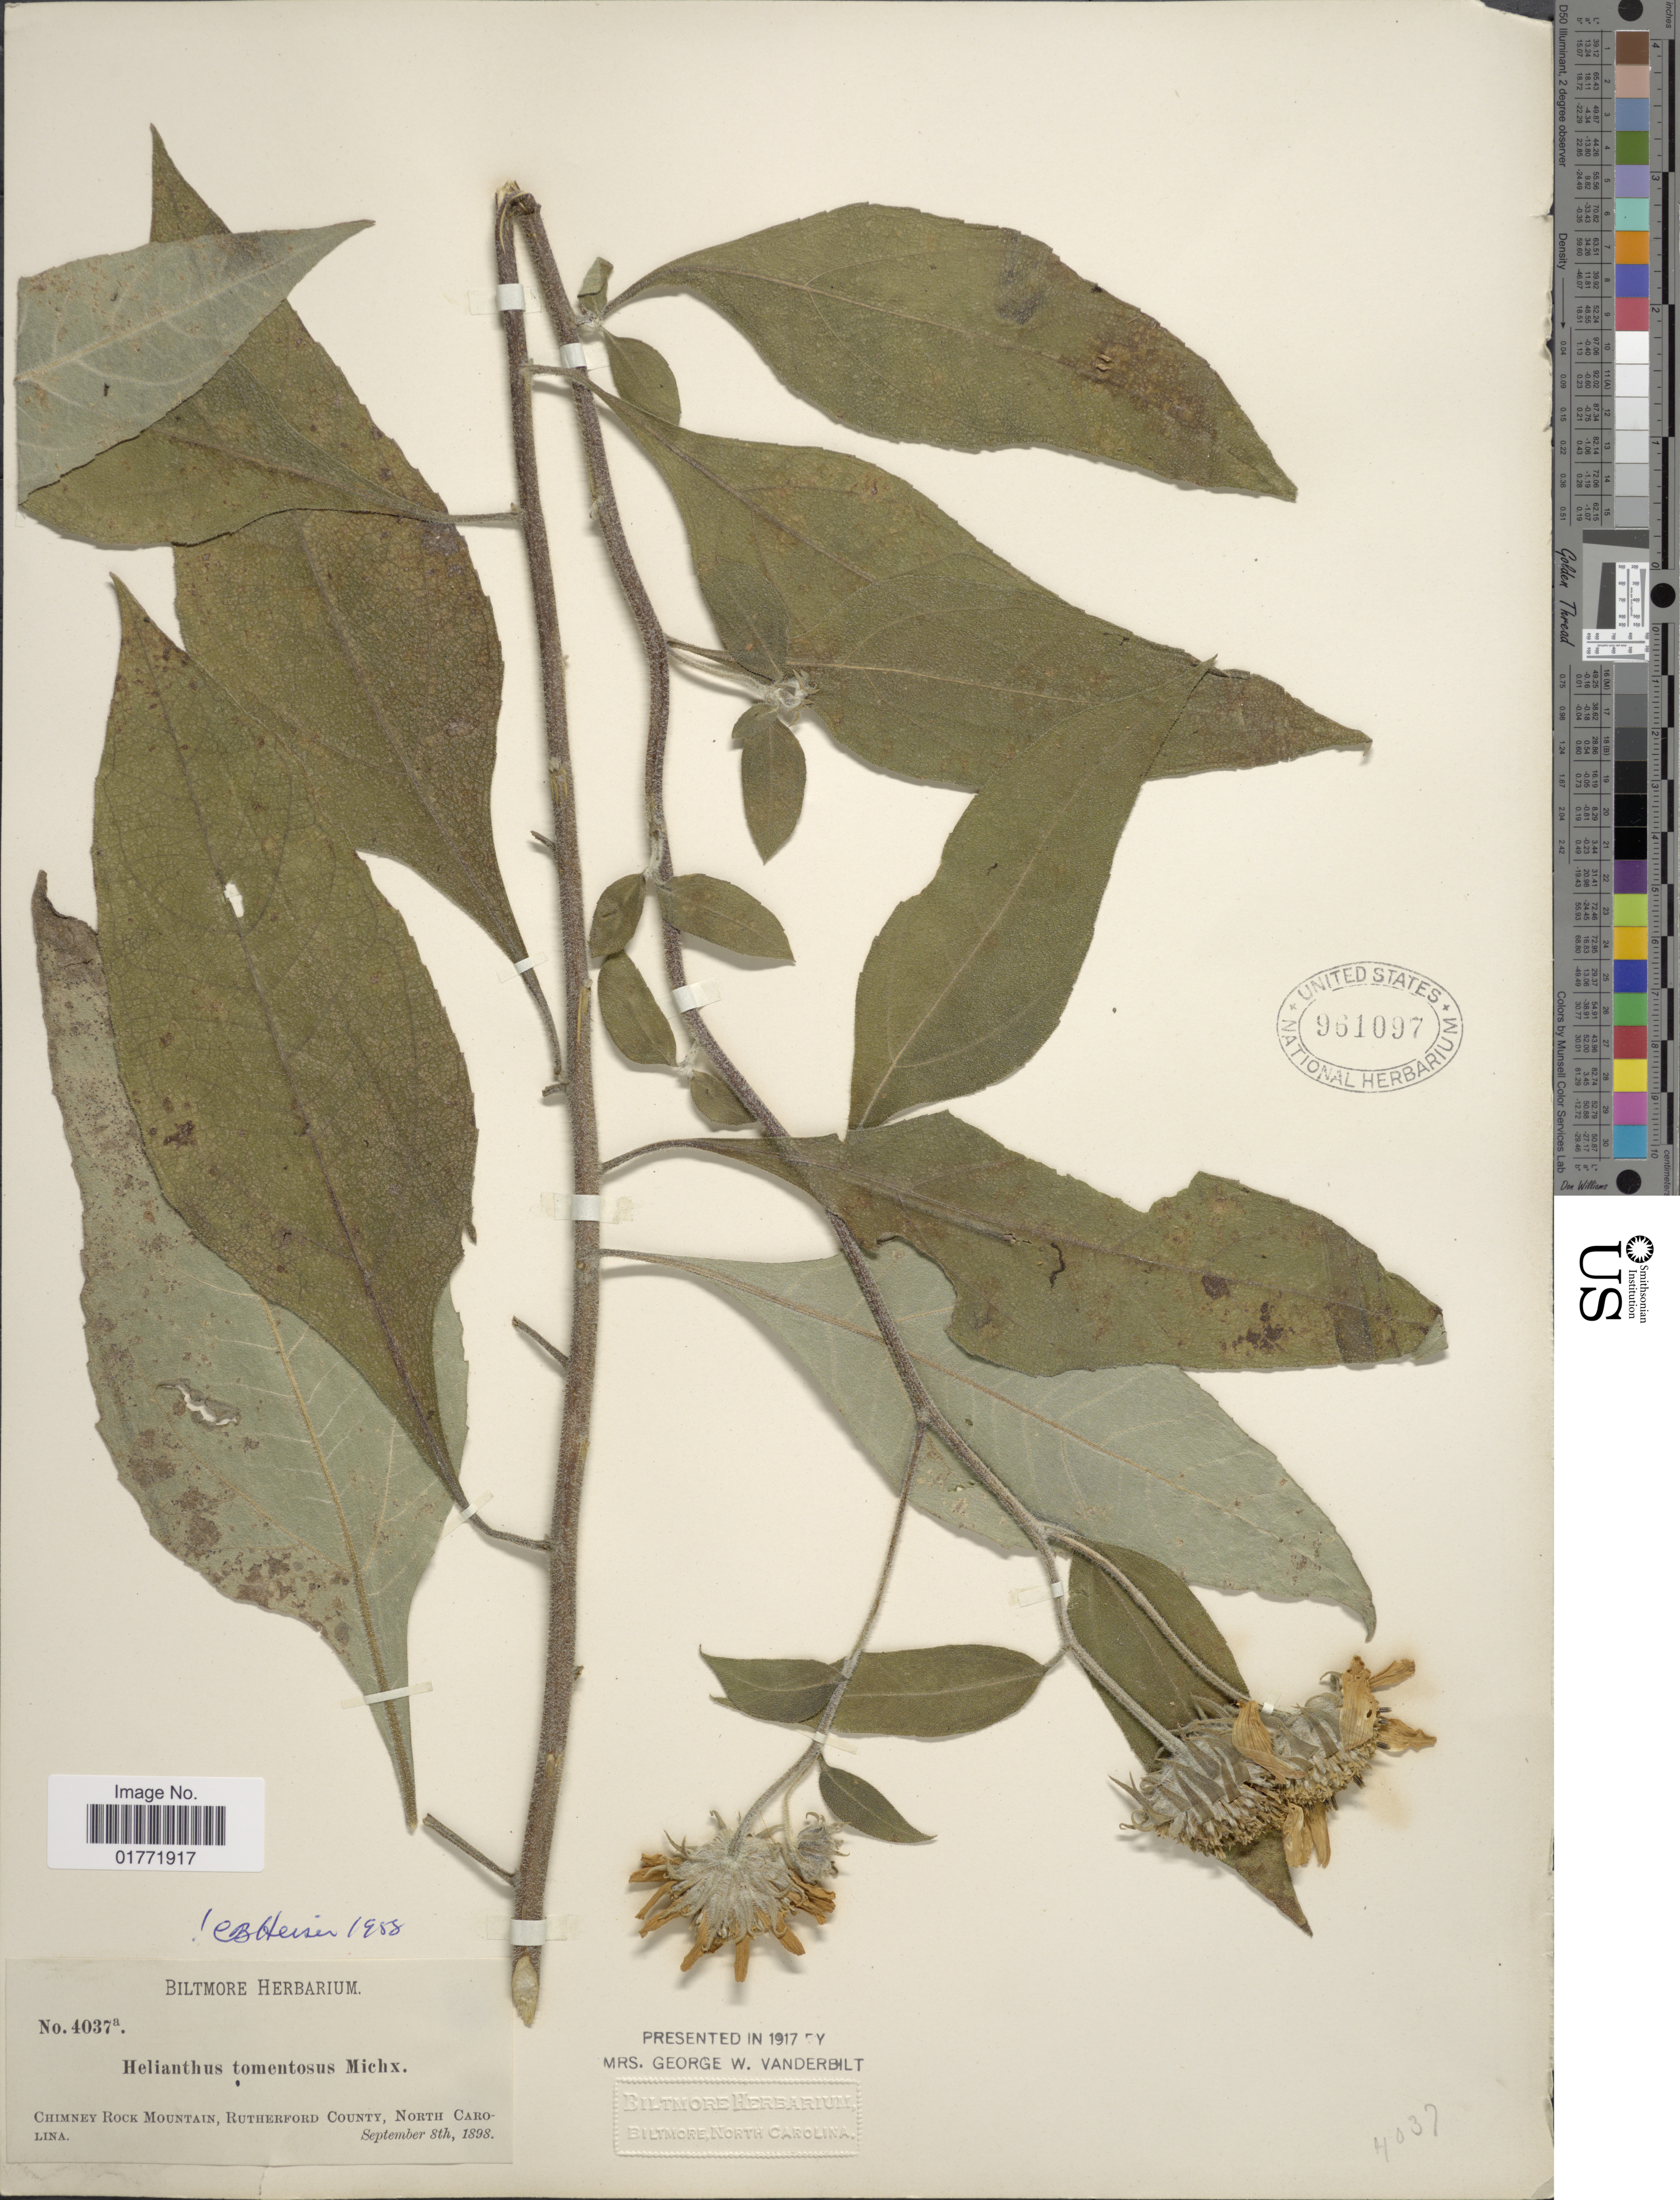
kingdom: Plantae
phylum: Tracheophyta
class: Magnoliopsida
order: Asterales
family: Asteraceae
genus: Helianthus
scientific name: Helianthus tomentosus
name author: Michx.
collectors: ex herb. Biltmore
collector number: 4037a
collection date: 1898-09-08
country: United States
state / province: North Carolina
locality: Chimney Rock Mountain, Rutherford County, North Carolina.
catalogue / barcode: US 961097